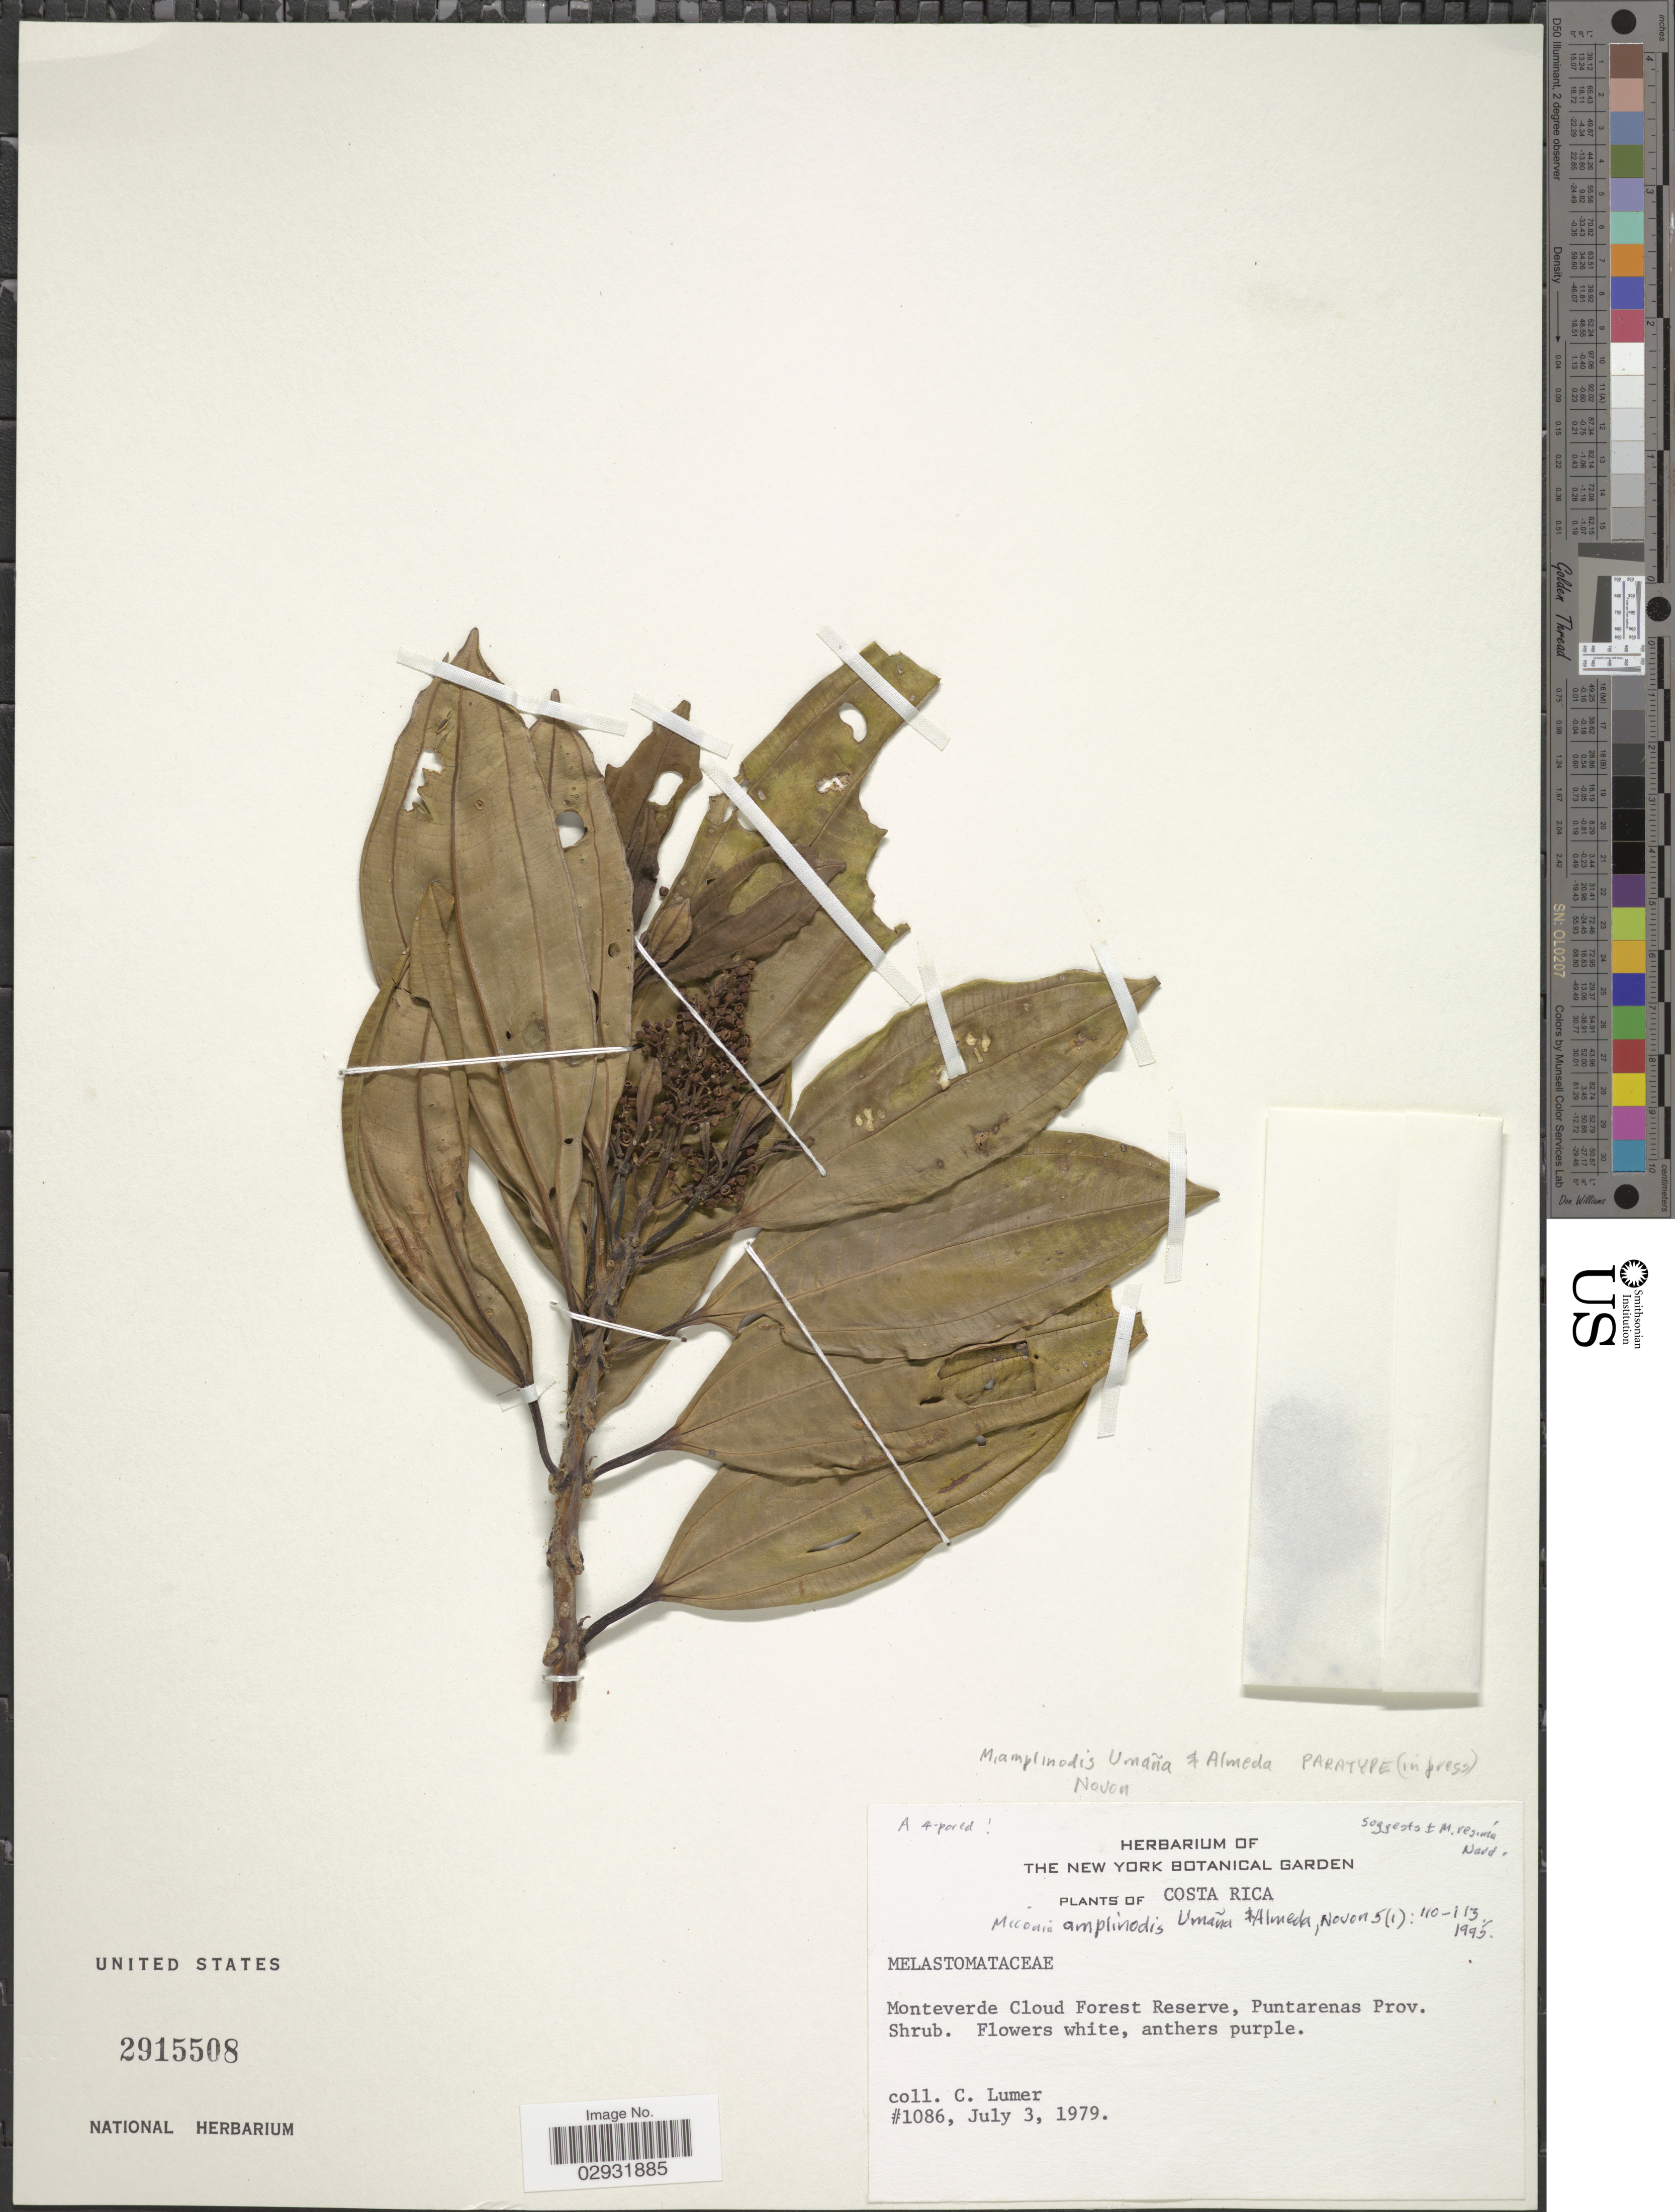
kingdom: Plantae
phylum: Tracheophyta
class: Magnoliopsida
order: Myrtales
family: Melastomataceae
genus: Miconia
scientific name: Miconia amplinodis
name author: Umaña & Almeda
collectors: C. Lumer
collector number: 1086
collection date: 1979-07-03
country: Costa Rica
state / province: Puntarenas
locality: Monteverde Cloud Forest Reserve.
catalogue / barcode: US 2915508